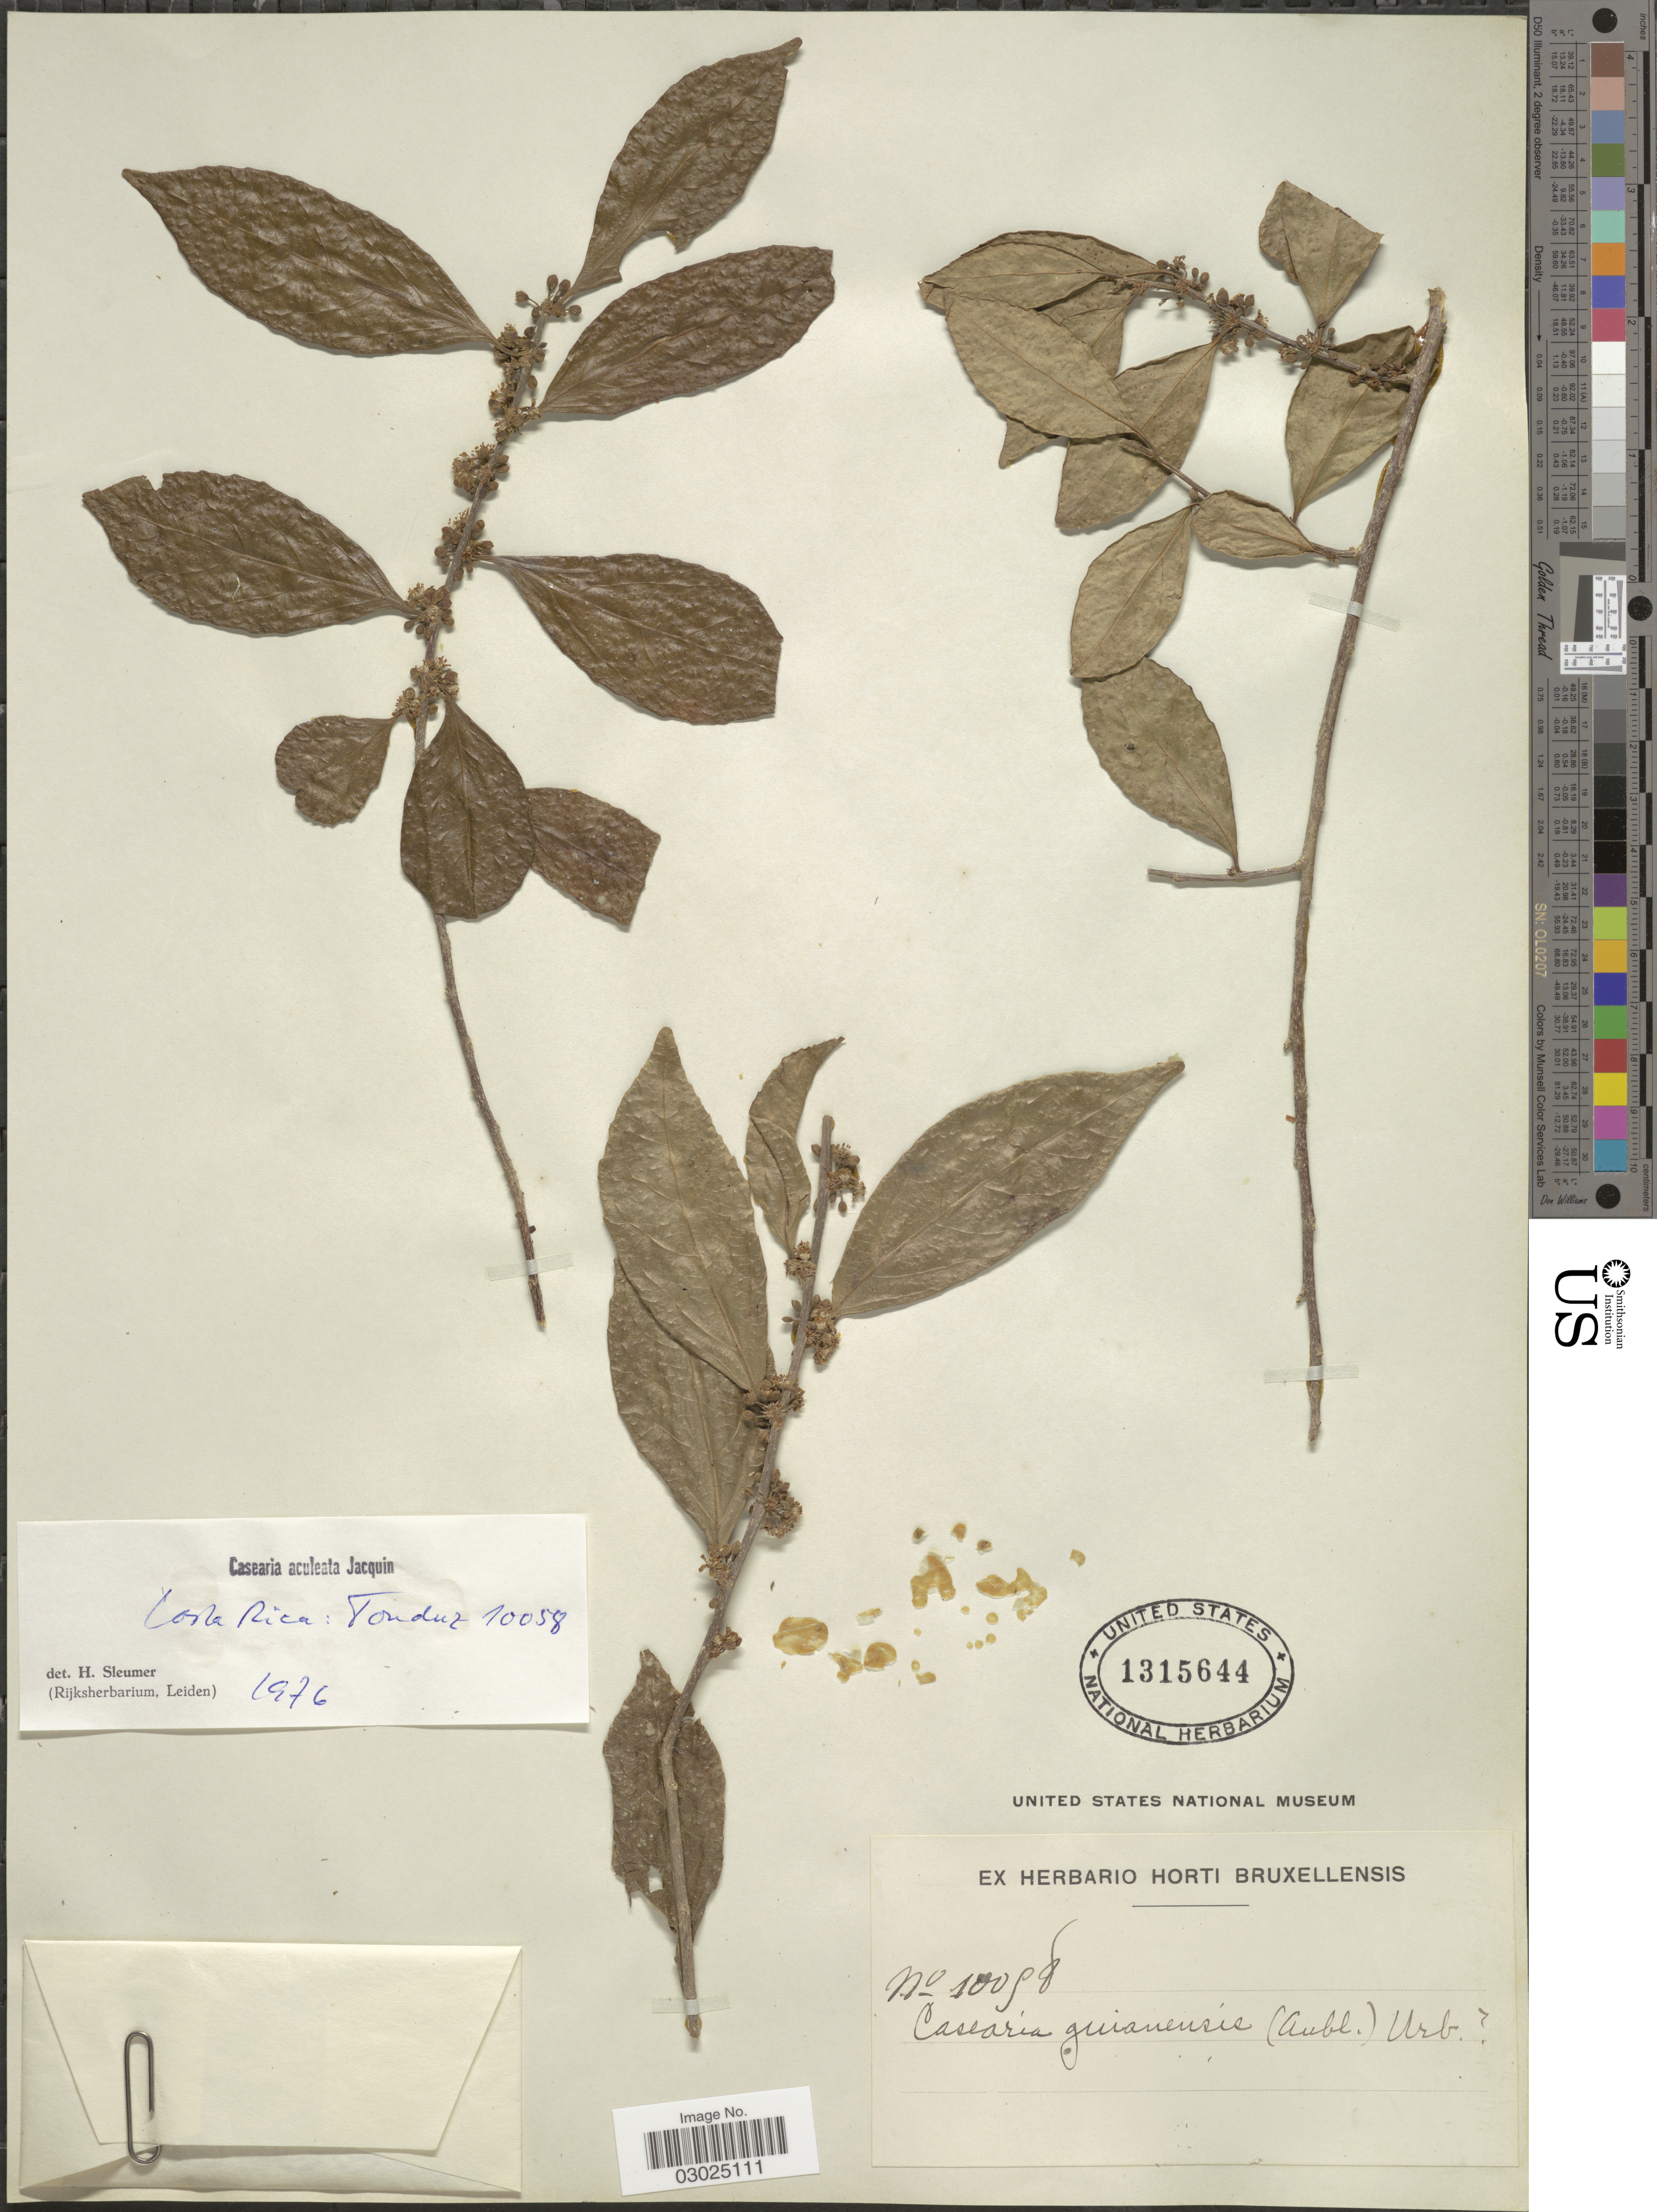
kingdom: Plantae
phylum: Tracheophyta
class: Magnoliopsida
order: Malpighiales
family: Salicaceae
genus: Casearia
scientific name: Casearia aculeata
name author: Jacq.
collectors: ex herb. Horti Bruxellensis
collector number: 10058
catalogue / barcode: US 1315644